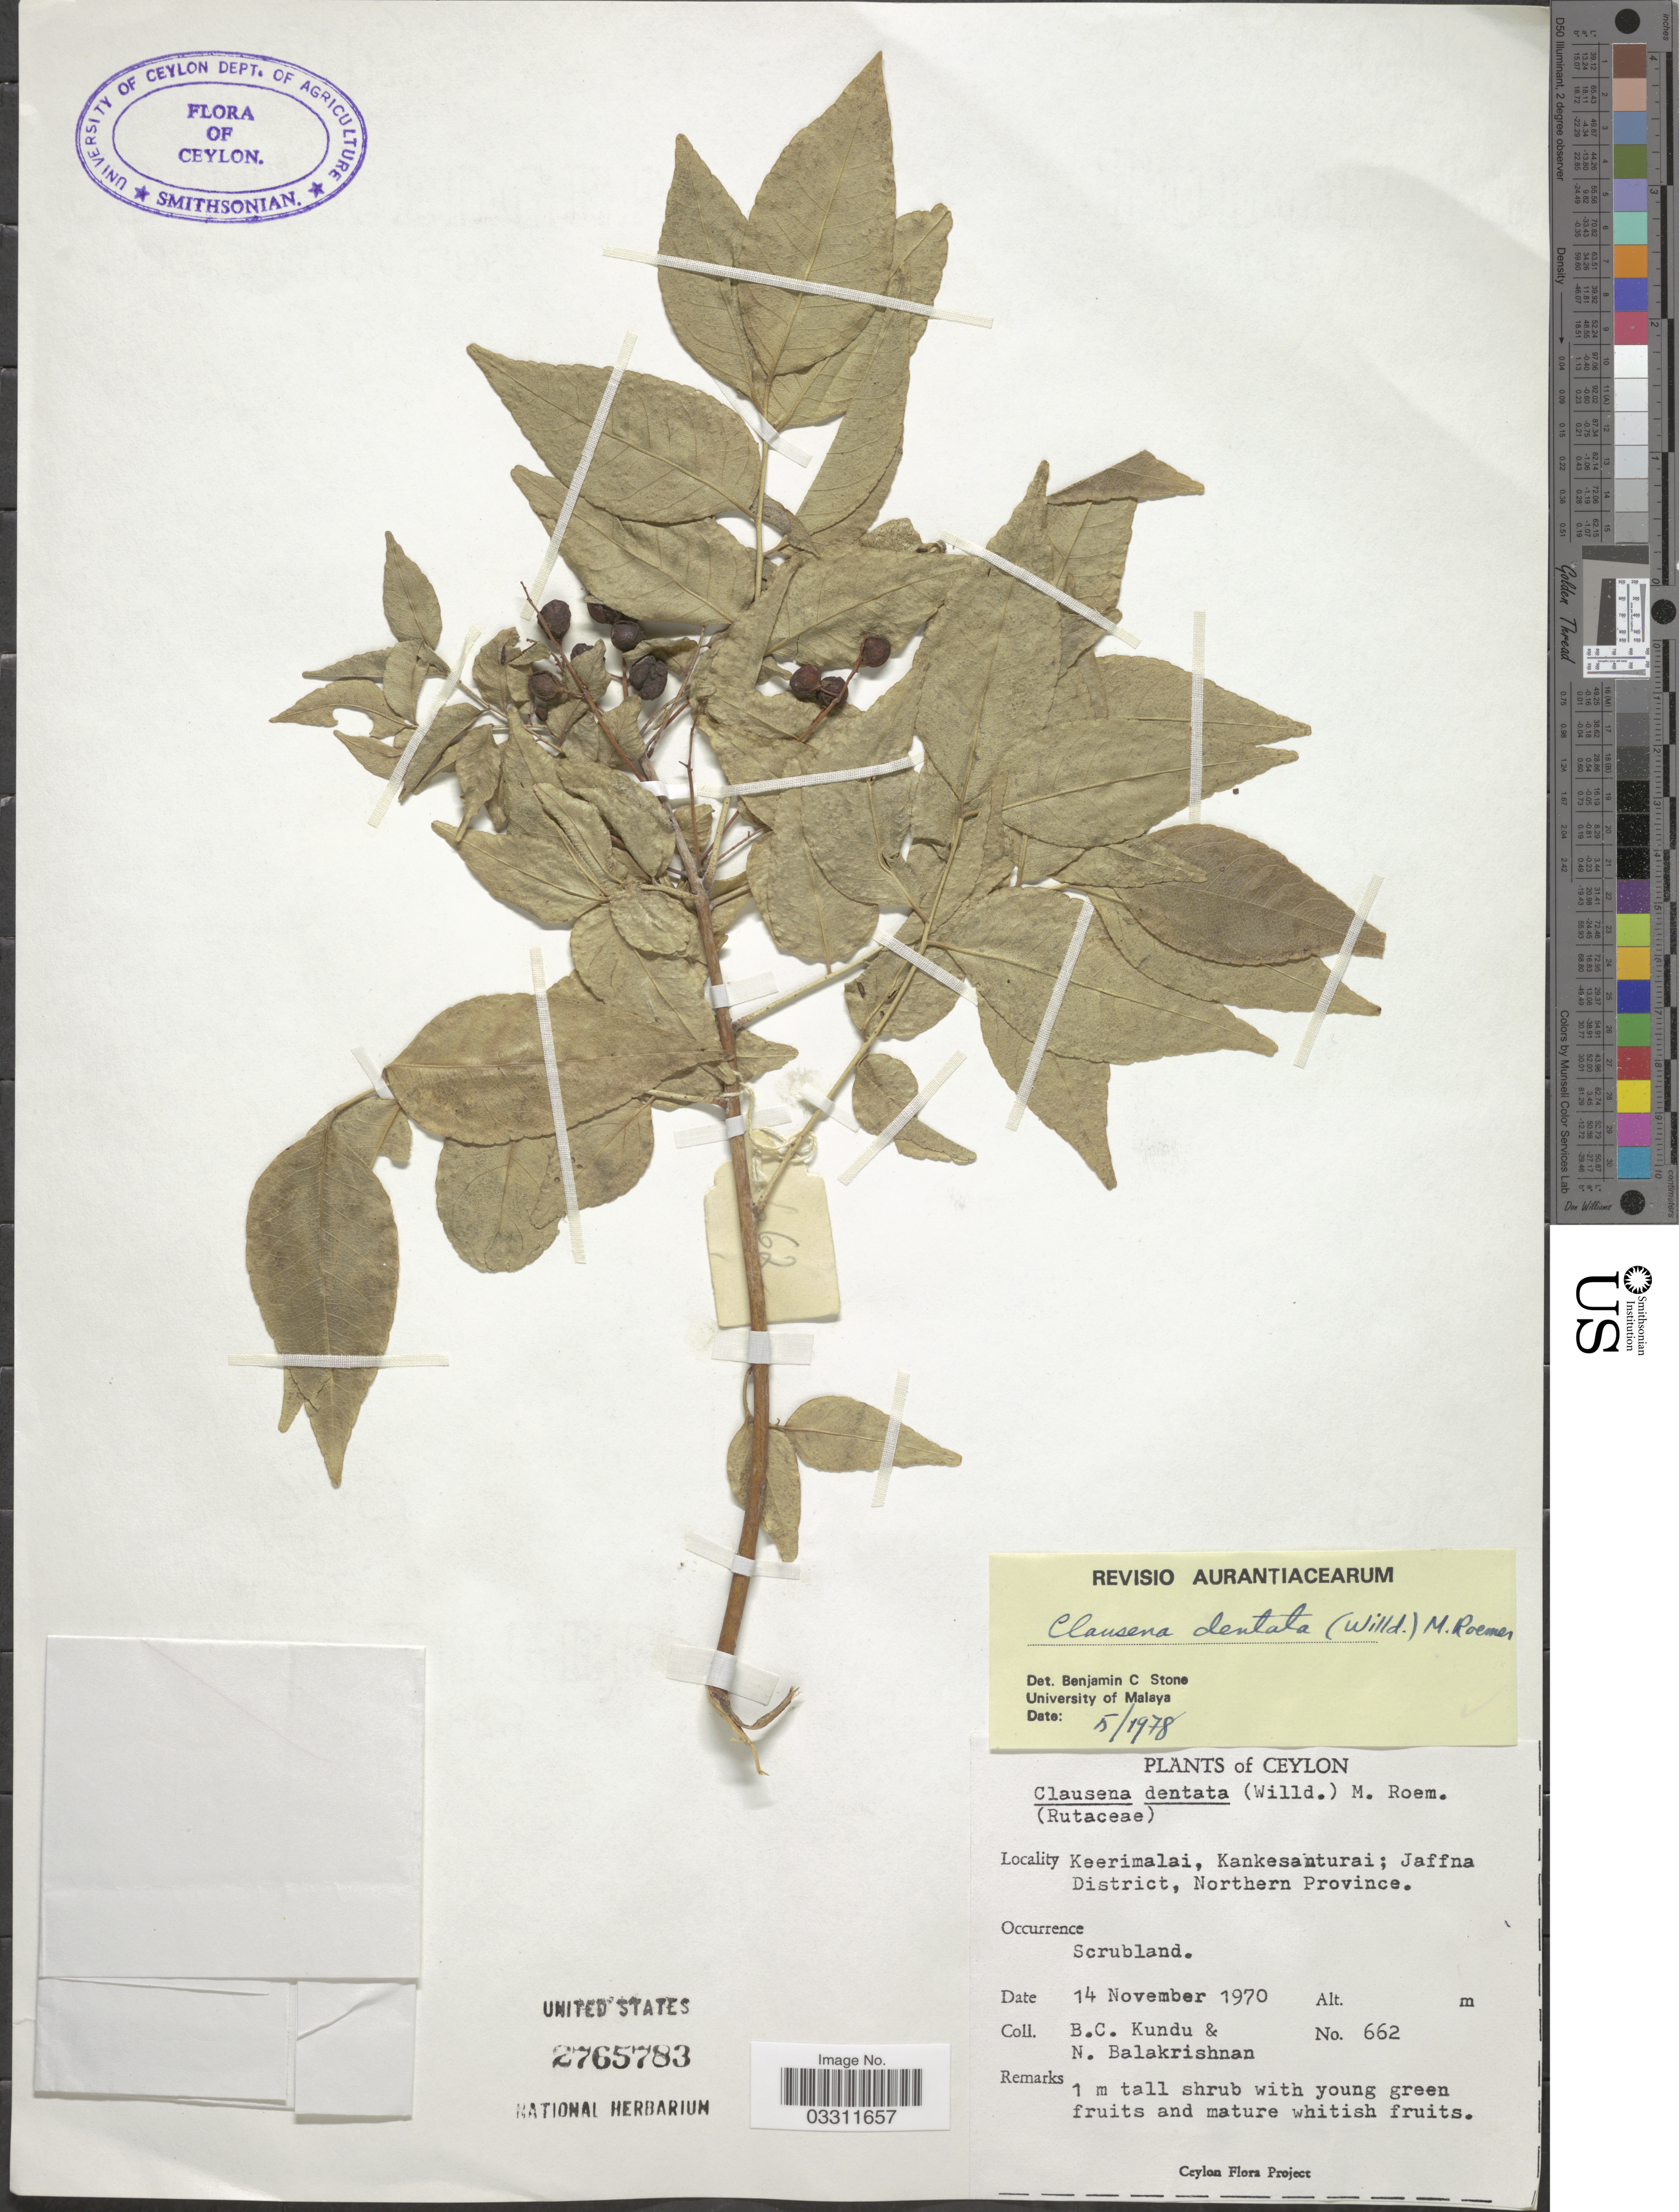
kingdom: Plantae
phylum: Tracheophyta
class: Magnoliopsida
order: Sapindales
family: Rutaceae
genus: Clausena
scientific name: Clausena anisata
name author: (Willd.) Benth.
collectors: B. C. Kundu & N. Balakrishnan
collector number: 662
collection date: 1970-11-14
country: Sri Lanka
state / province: Northern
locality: Ceylon. Keerimalai, Kankesanturai; Jaffna District.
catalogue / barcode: US 2765783